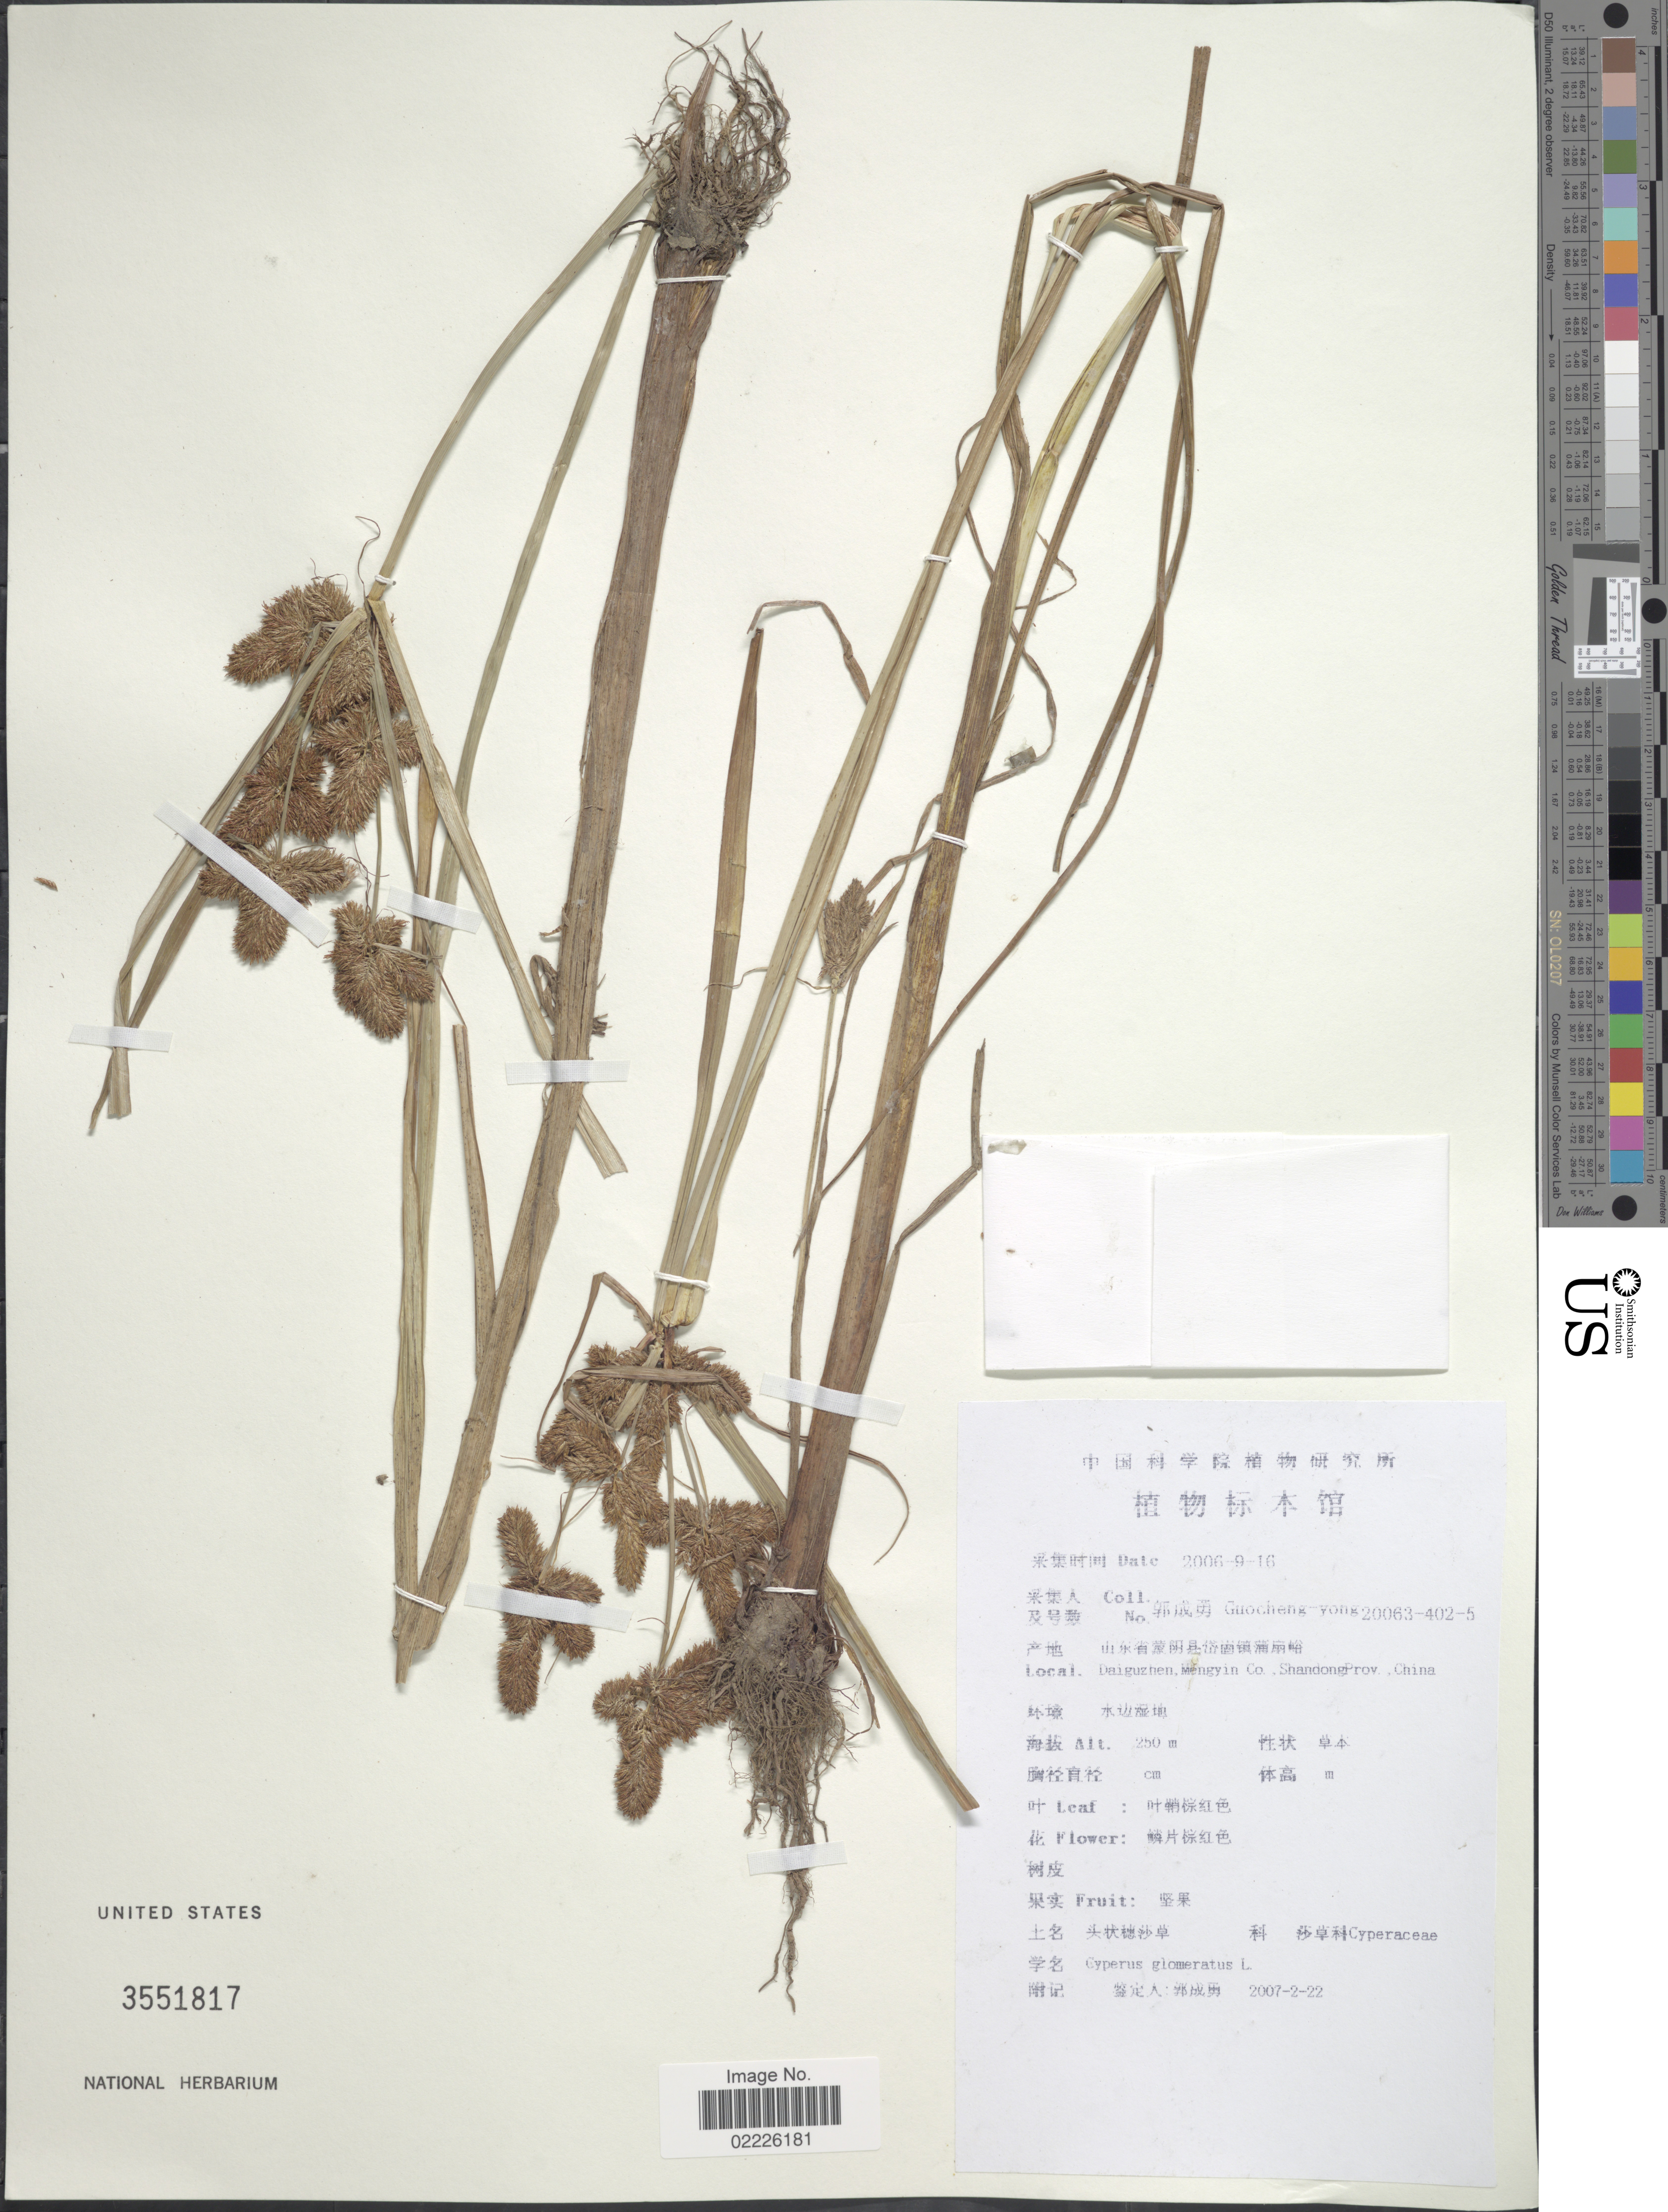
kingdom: Plantae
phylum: Tracheophyta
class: Liliopsida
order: Poales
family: Cyperaceae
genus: Cyperus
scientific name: Cyperus glomeratus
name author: L.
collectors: Guo cheng-yong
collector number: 200634025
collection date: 2006-09-16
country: China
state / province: Shandong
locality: Daiguzhen, Mengyin Co., Shandong Prov., China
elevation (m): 250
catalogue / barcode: US 3551817